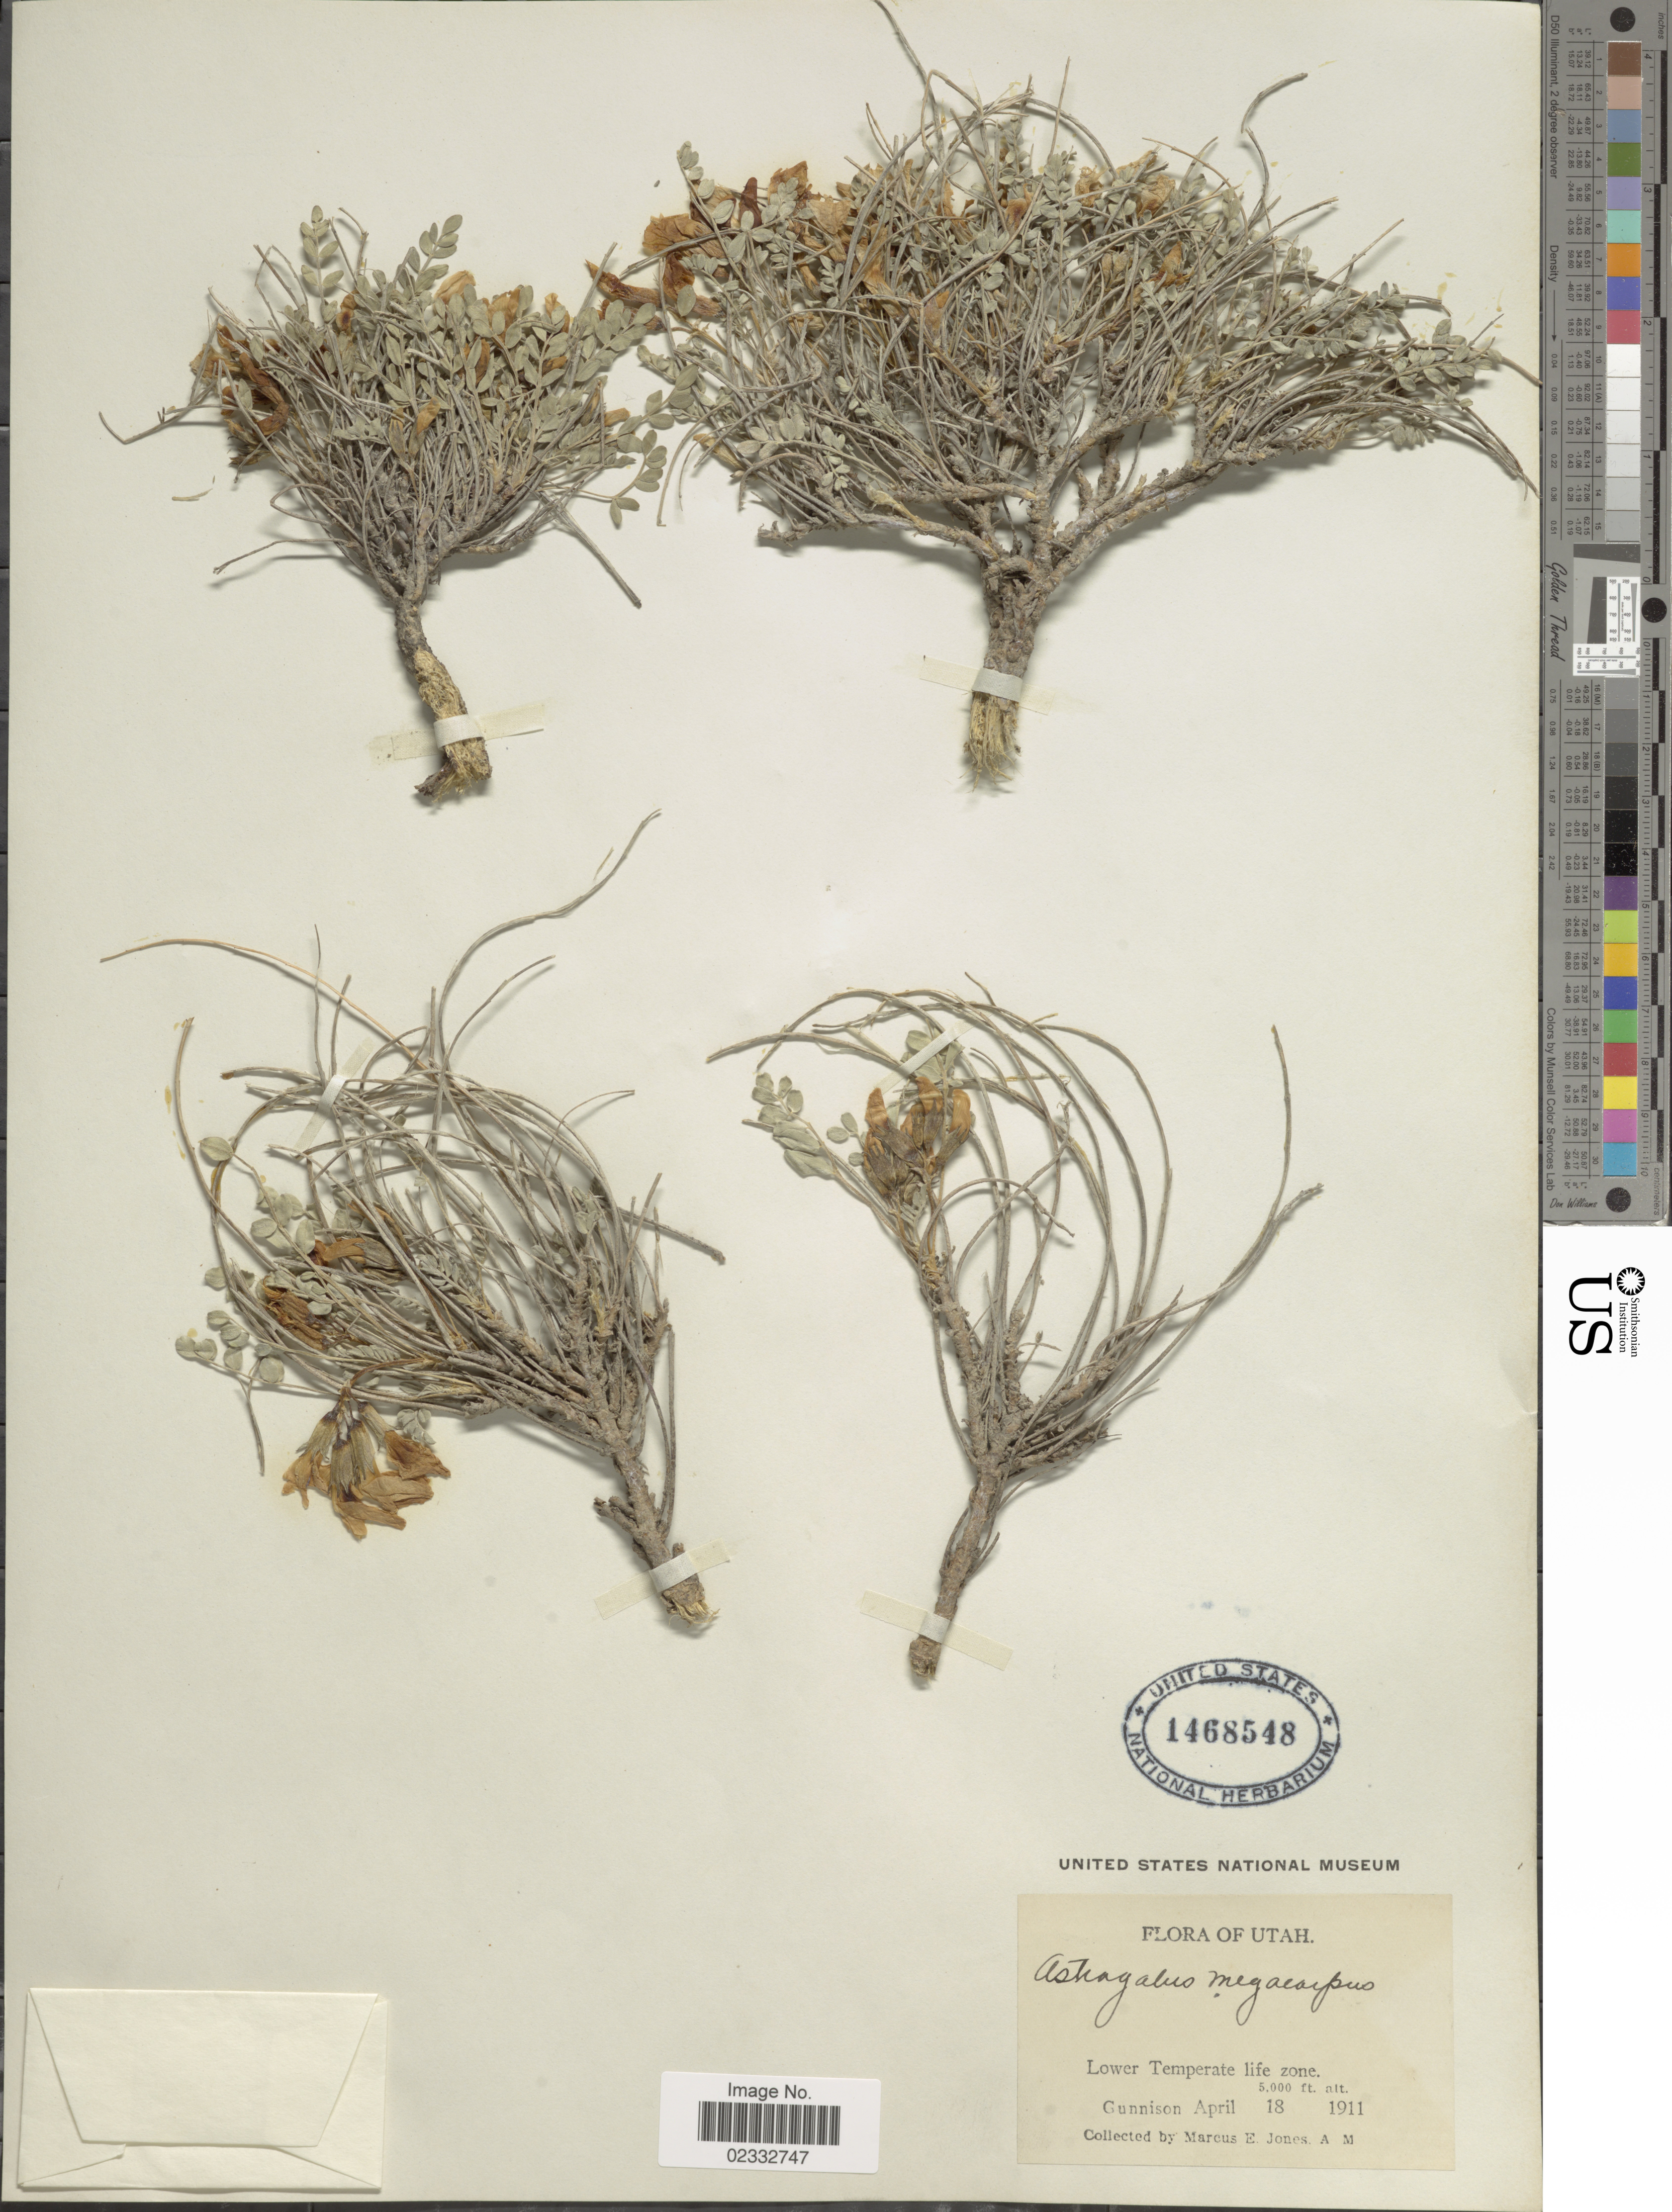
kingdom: Plantae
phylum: Tracheophyta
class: Magnoliopsida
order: Fabales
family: Fabaceae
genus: Astragalus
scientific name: Astragalus megacarpus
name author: (Torr. & A. Gray) A. Gray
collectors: M. E. Jones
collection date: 1911-04-18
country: United States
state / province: Utah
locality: Lower Temperate life zone, Gunnison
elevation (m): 1524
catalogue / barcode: US 1468548